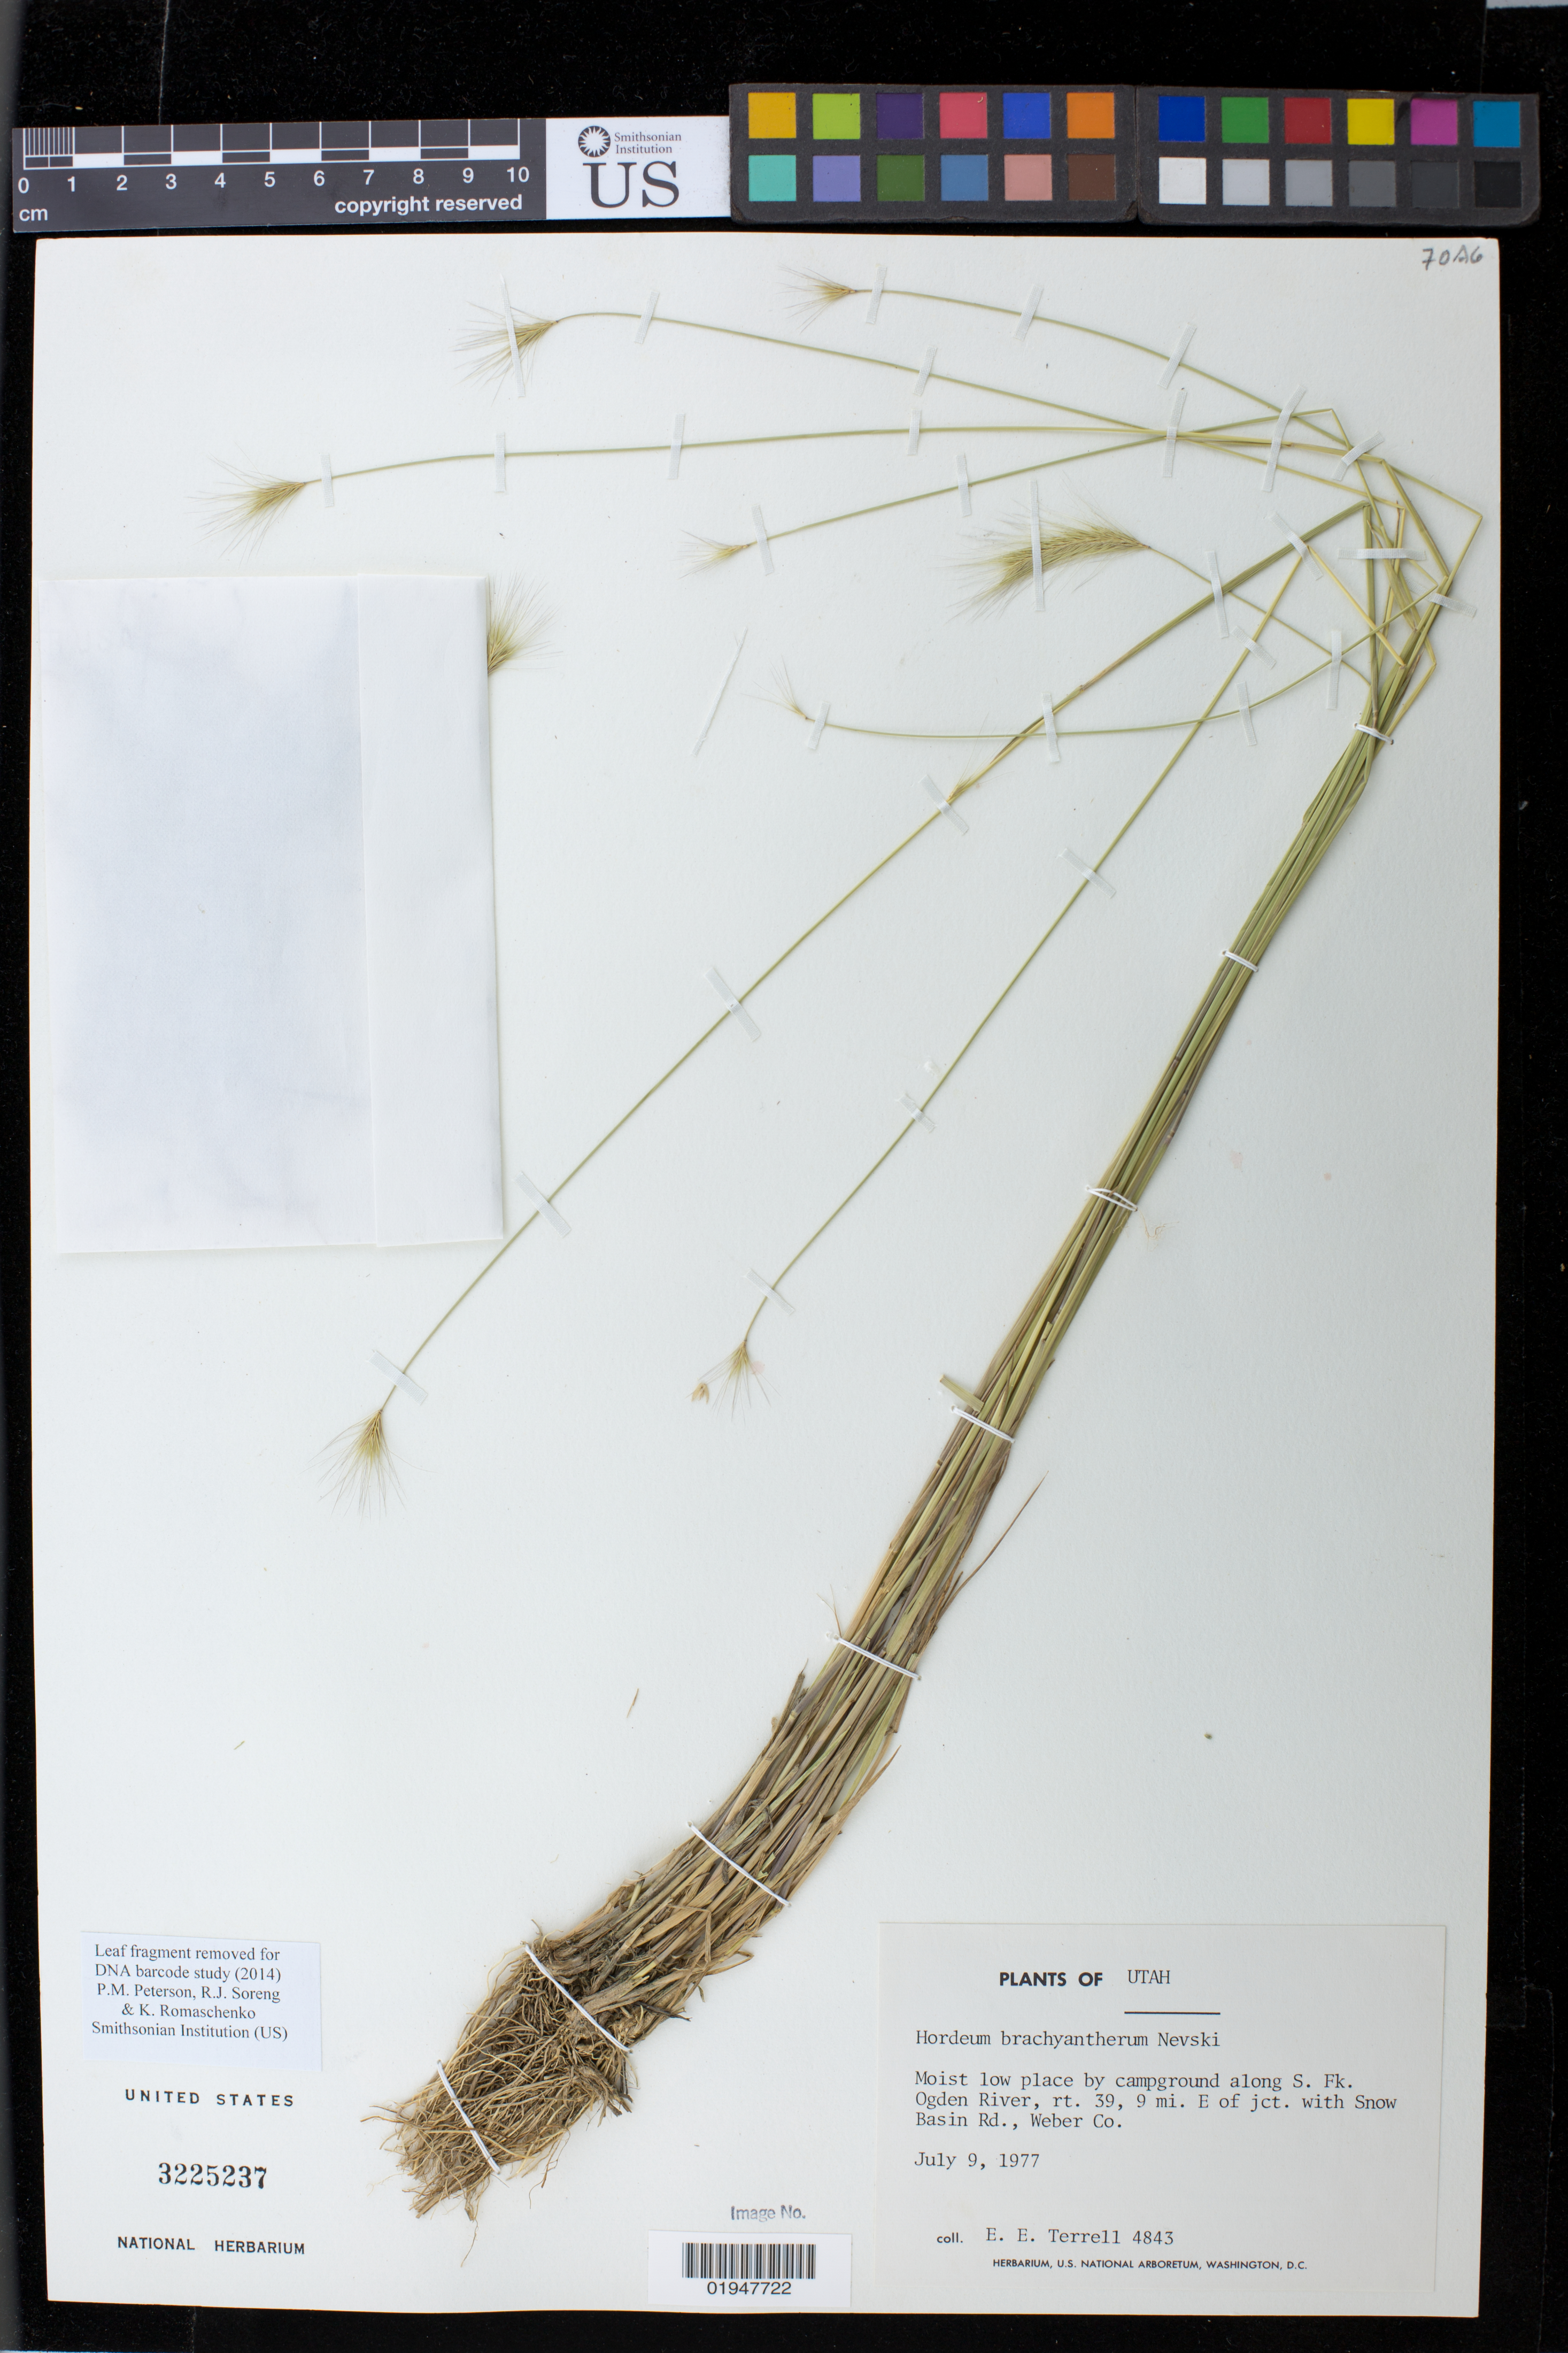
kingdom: Plantae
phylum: Tracheophyta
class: Liliopsida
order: Poales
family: Poaceae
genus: Hordeum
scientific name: Hordeum brachyantherum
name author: Nevski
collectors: E. E. Terrell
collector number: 4843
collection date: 1977-07-09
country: United States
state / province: Utah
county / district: Weber County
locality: S. Fk. Ogden River, rt. 39, 9 mi. E of jct. with Snow Basin Rd.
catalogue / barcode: US 3225237